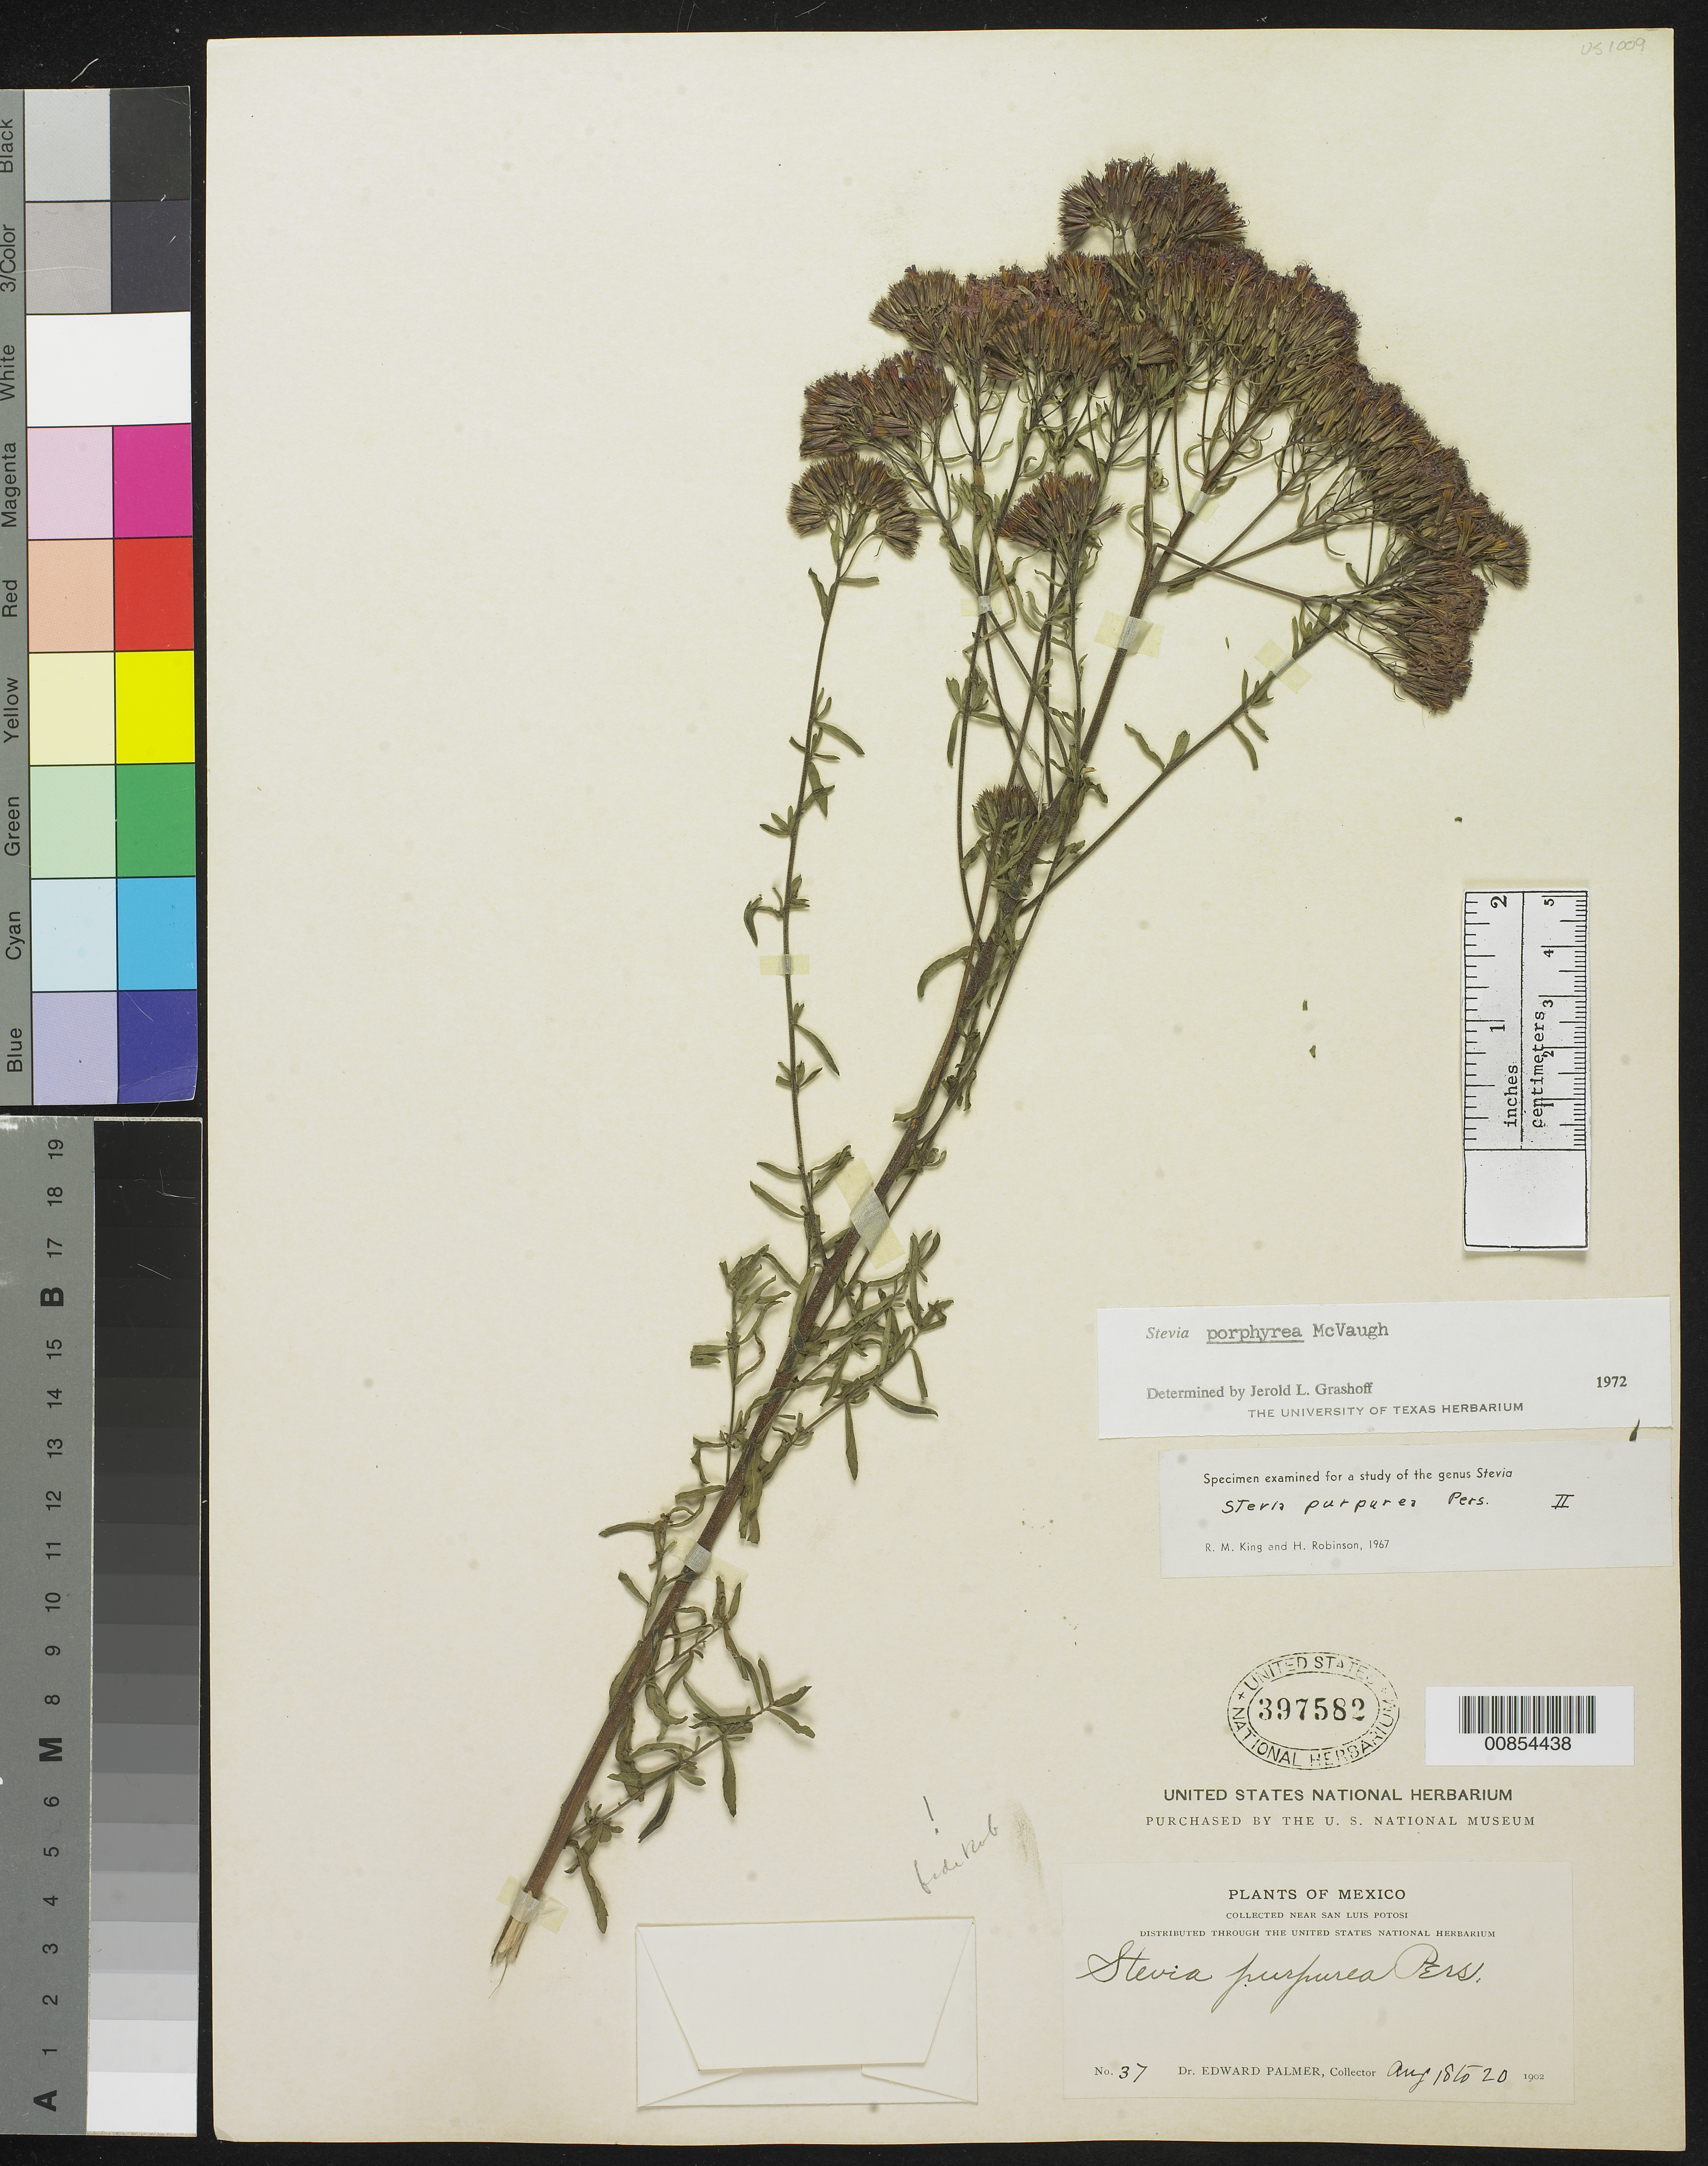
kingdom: Plantae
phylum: Tracheophyta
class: Magnoliopsida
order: Asterales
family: Asteraceae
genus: Stevia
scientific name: Stevia porphyrea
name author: McVaugh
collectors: E. Palmer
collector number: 37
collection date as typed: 18 Aug 1902 to 20 Aug 1902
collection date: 1902-08-18/1902-08-20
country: Mexico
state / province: San Luis Potosí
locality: Near San Luis Potosí.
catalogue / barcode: US 397582